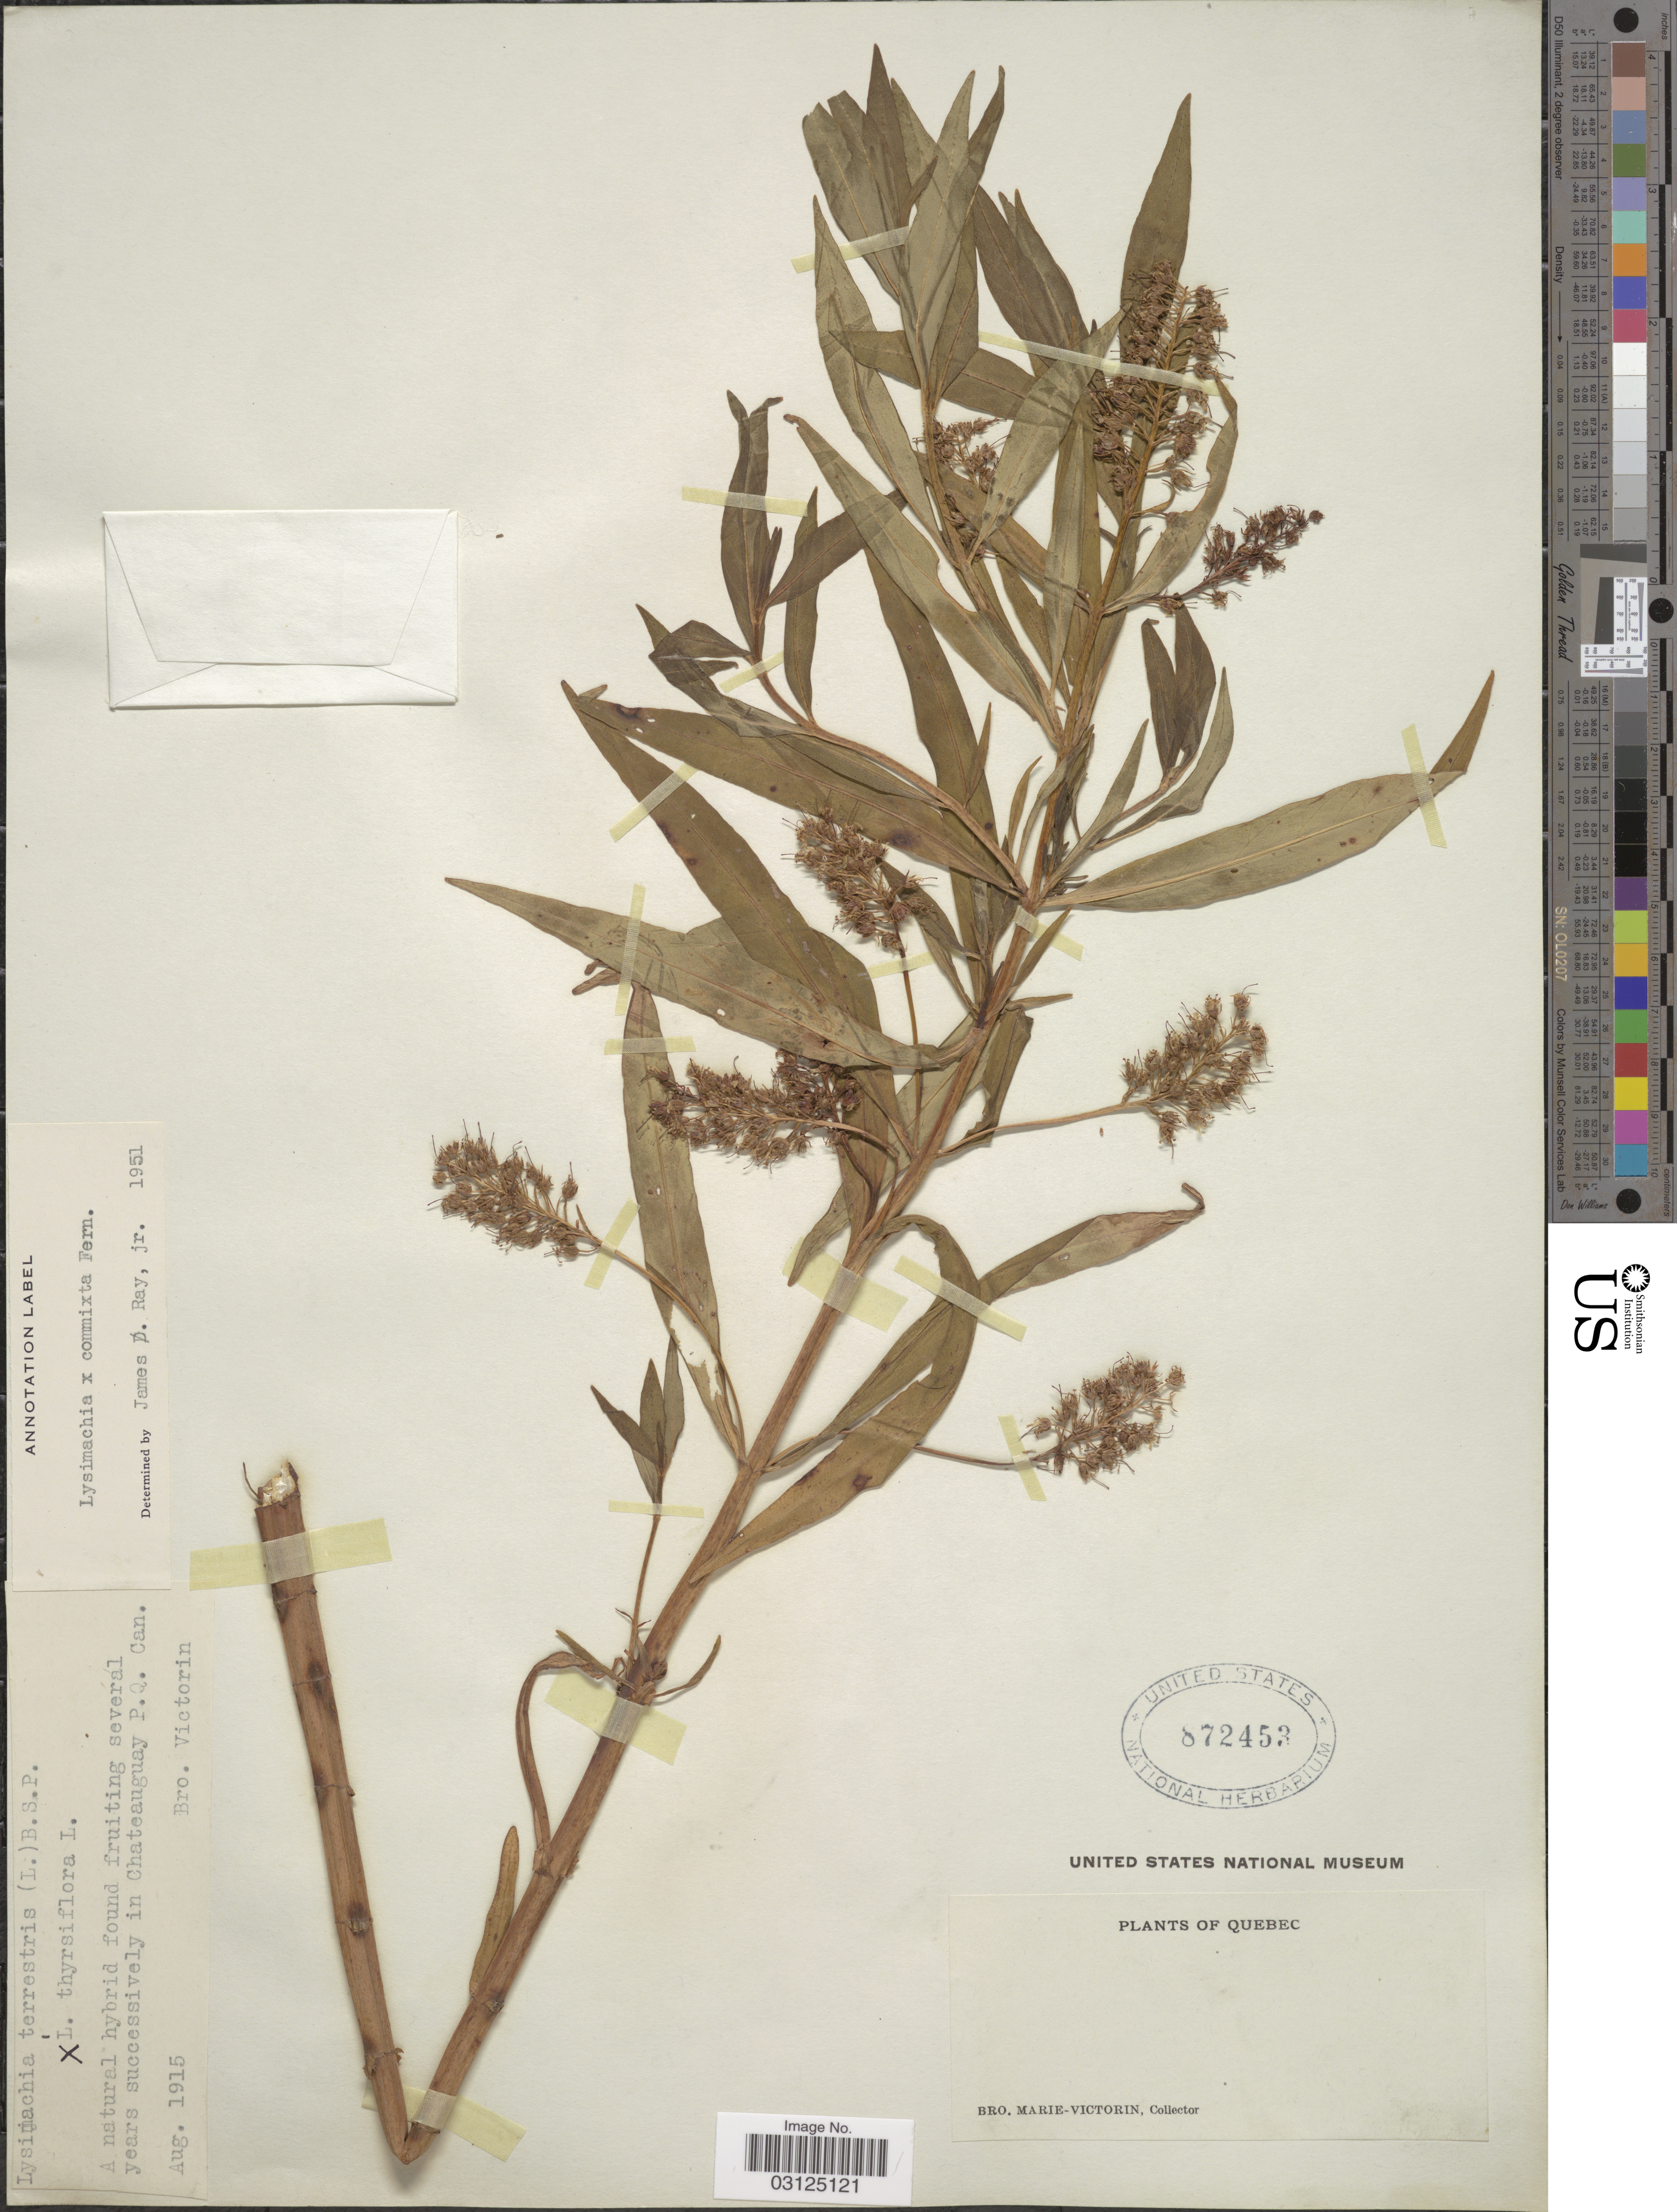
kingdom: Plantae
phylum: Tracheophyta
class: Magnoliopsida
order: Ericales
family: Primulaceae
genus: Lysimachia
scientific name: Lysimachia x commixta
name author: Fernald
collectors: Fr. Marie-Victorin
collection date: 1915-08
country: Canada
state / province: Quebec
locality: In Chateauguay.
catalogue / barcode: US 872453